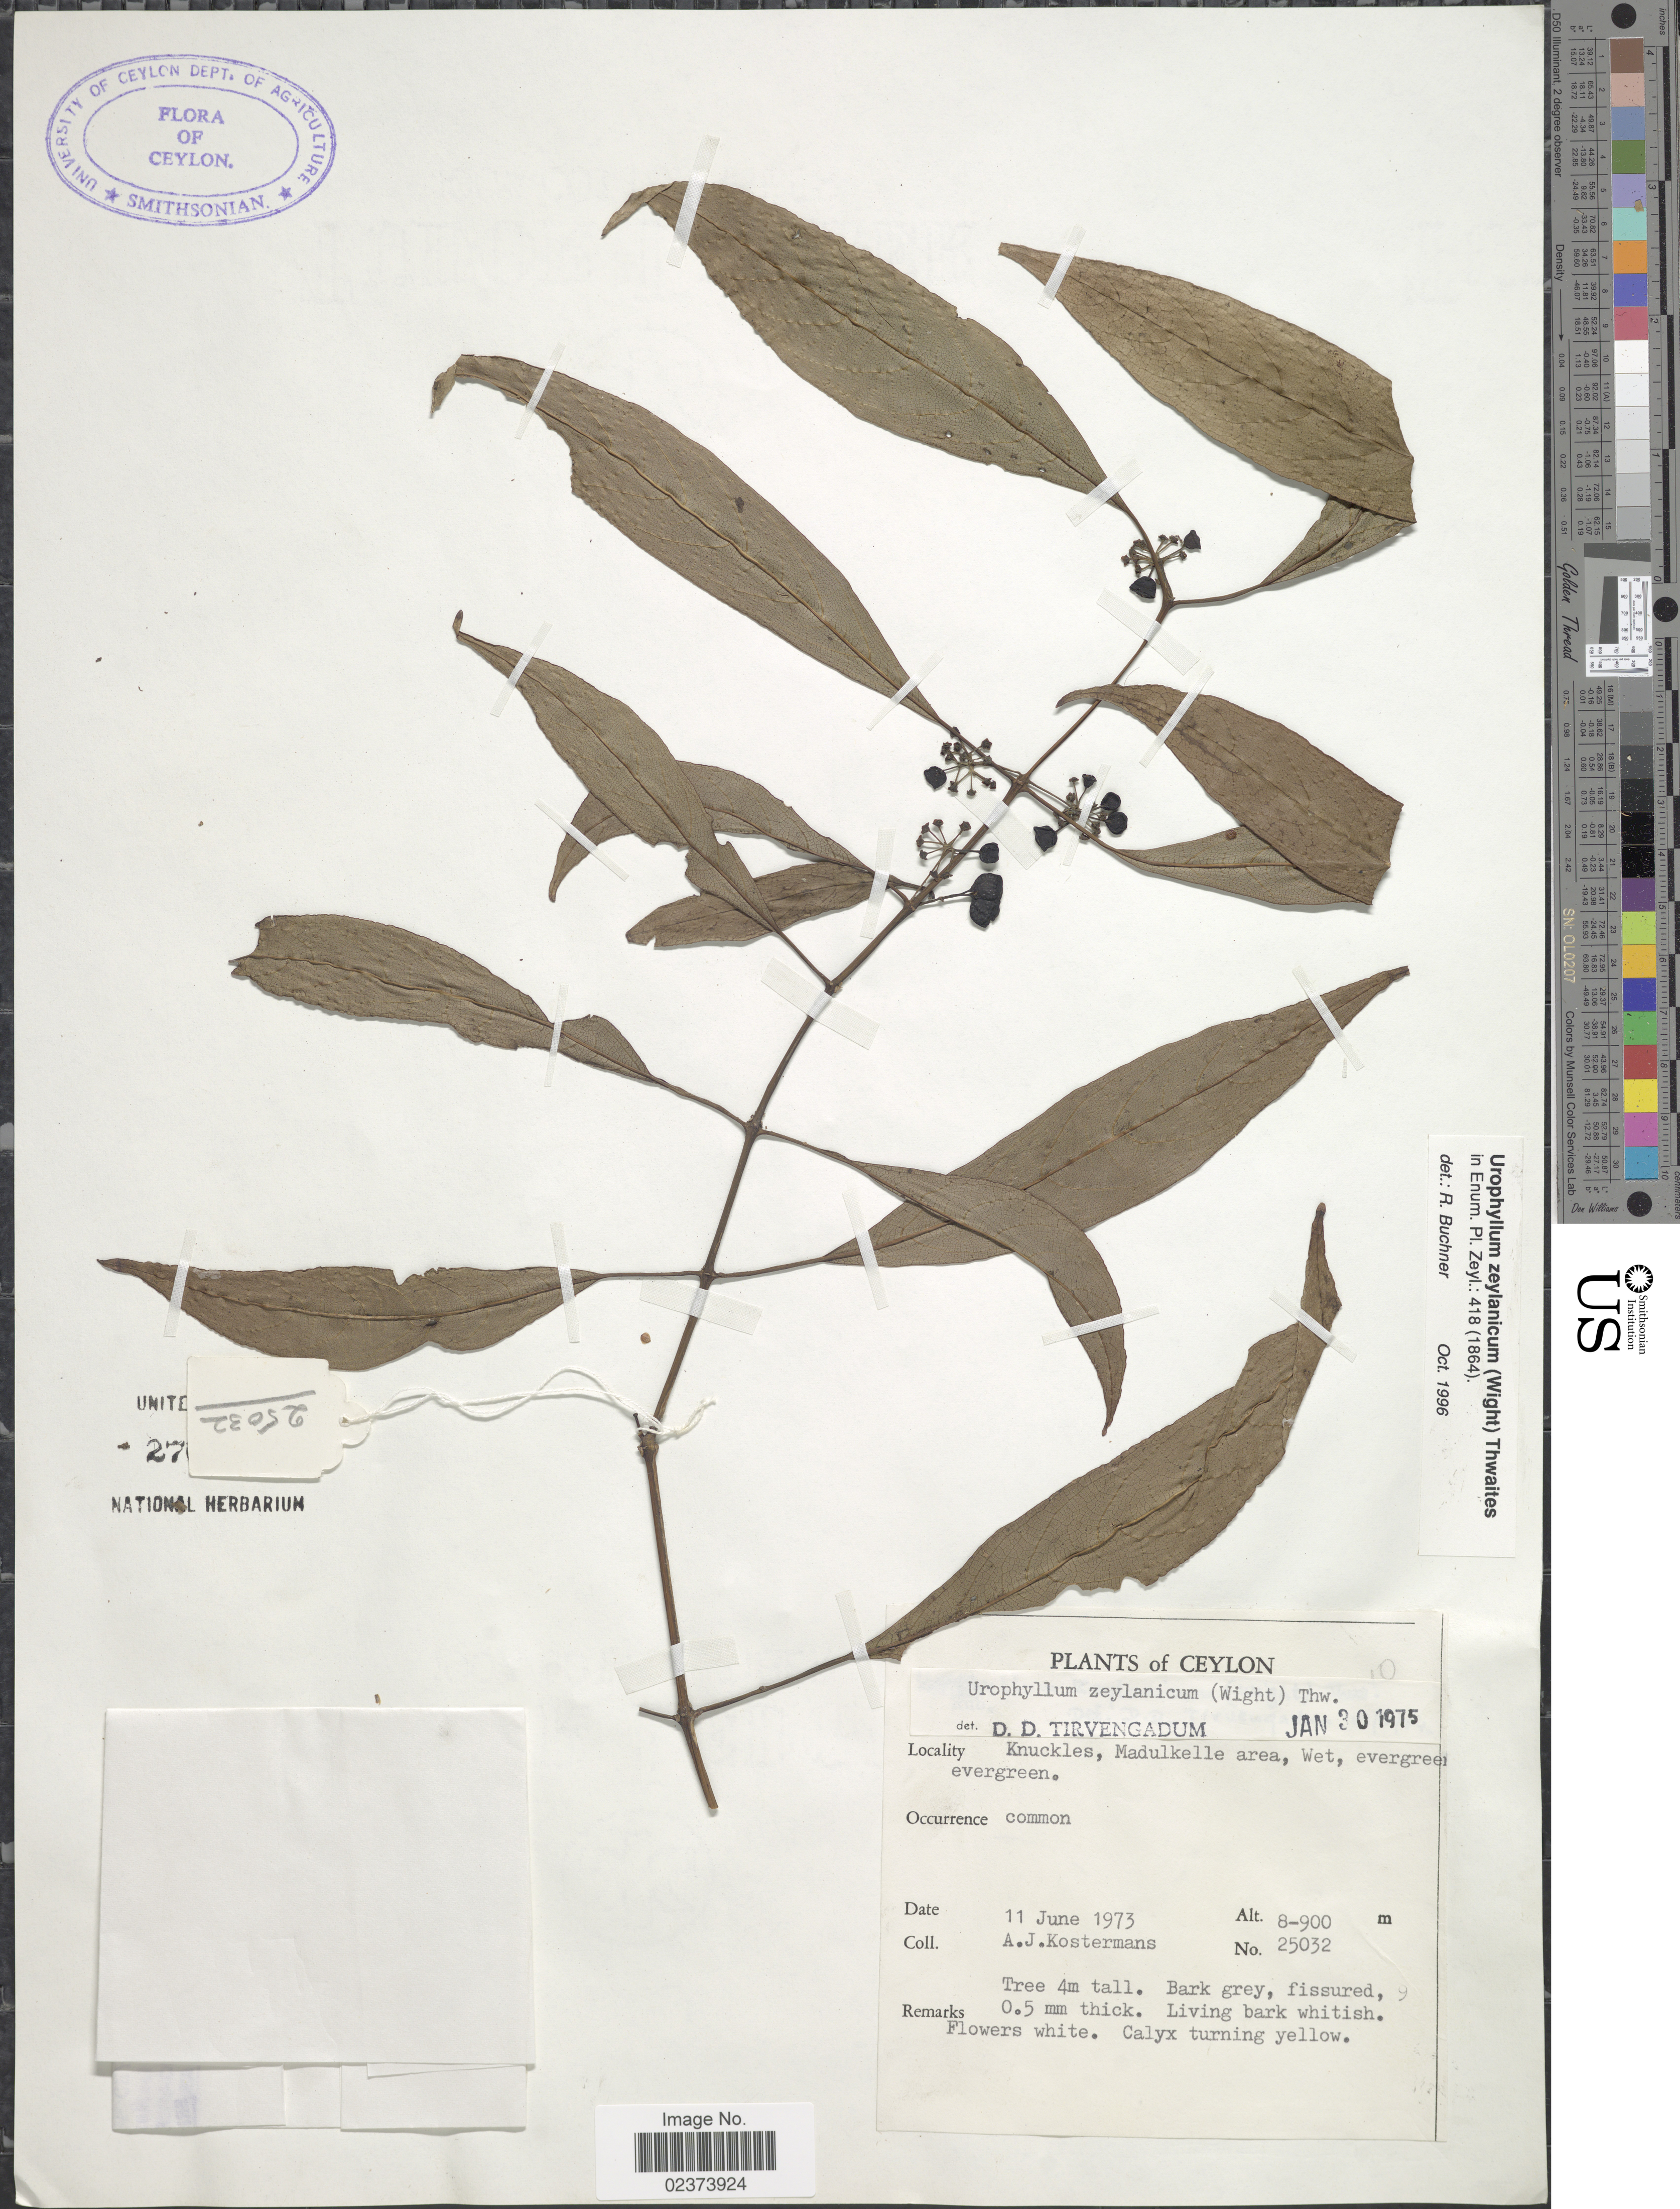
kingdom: Plantae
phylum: Tracheophyta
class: Magnoliopsida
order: Gentianales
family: Rubiaceae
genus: Urophyllum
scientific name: Urophyllum zeylanicum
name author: (Wight) Thwaites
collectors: A. J. G. Kostermans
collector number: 25032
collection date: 1973-06-11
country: Sri Lanka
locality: Ceylon, Knuckles, madulkelle area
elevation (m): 800